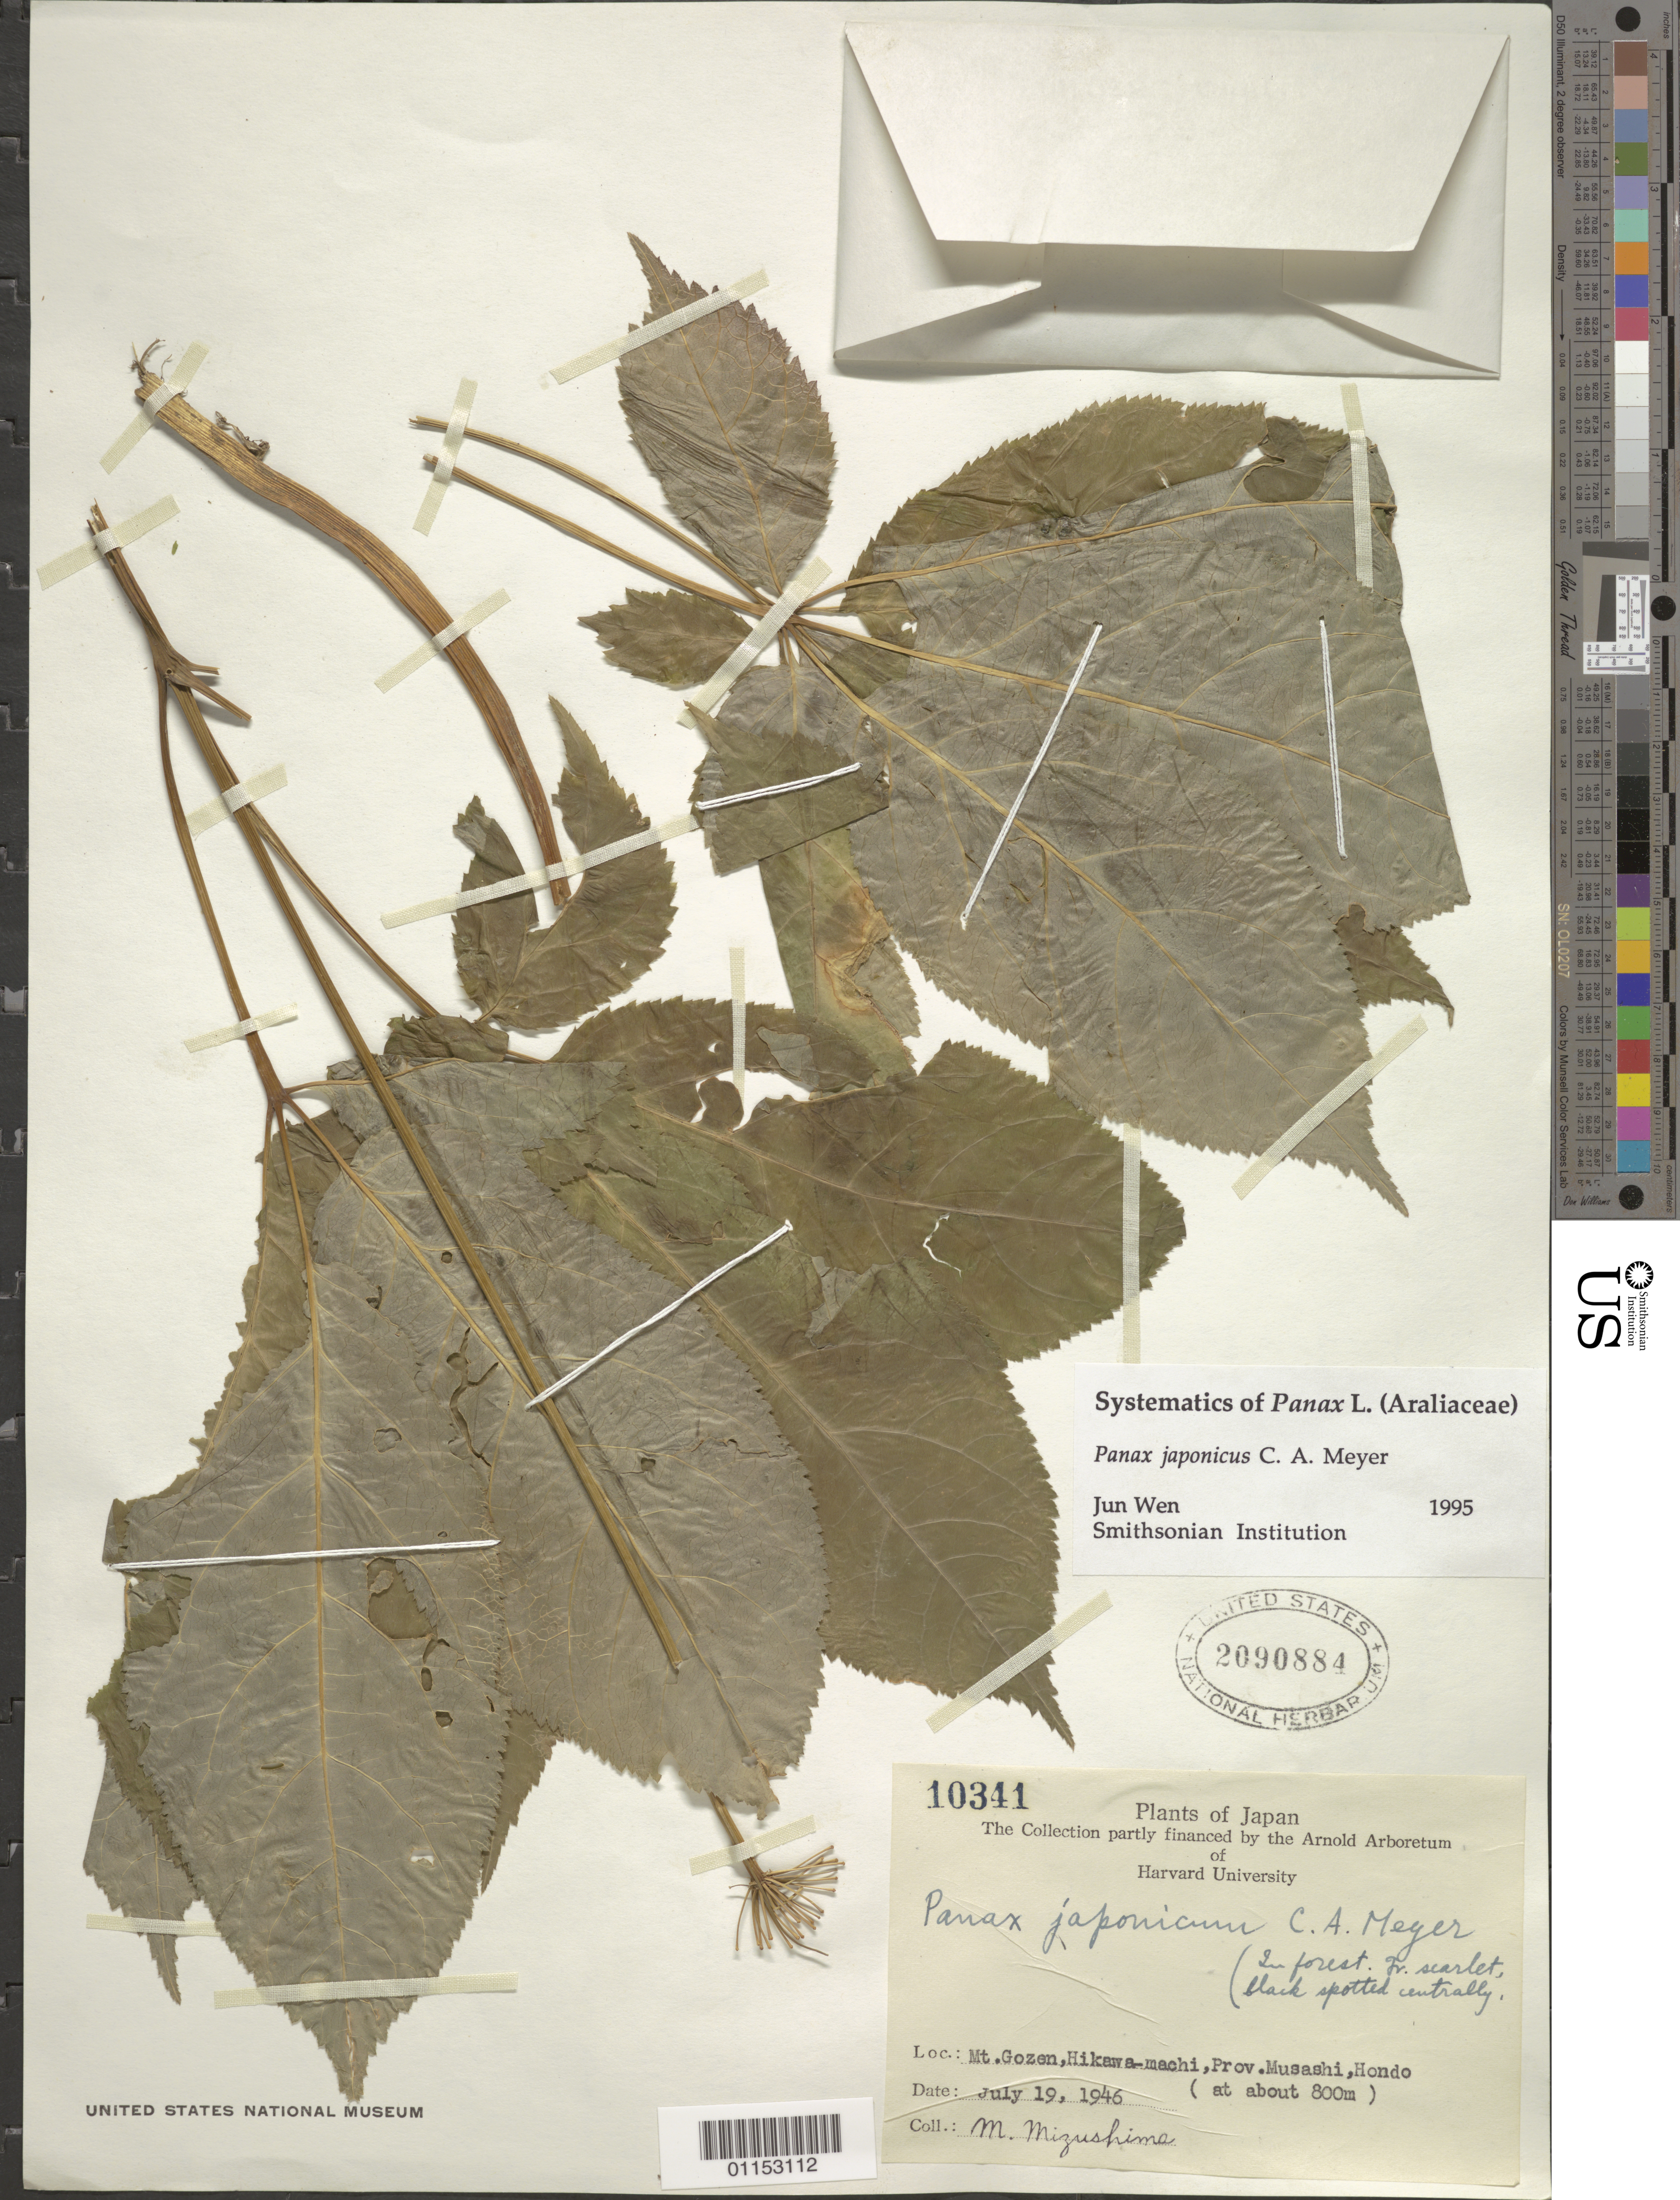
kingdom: Plantae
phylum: Tracheophyta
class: Magnoliopsida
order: Apiales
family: Araliaceae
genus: Panax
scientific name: Panax japonicus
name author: (Nees) C.A. Mey.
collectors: M. Mizushima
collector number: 10341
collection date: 1946-07-19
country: Japan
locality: Mt Gozen, Hikawa-machi. Hondo. Musashi.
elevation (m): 800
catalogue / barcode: US 2090884